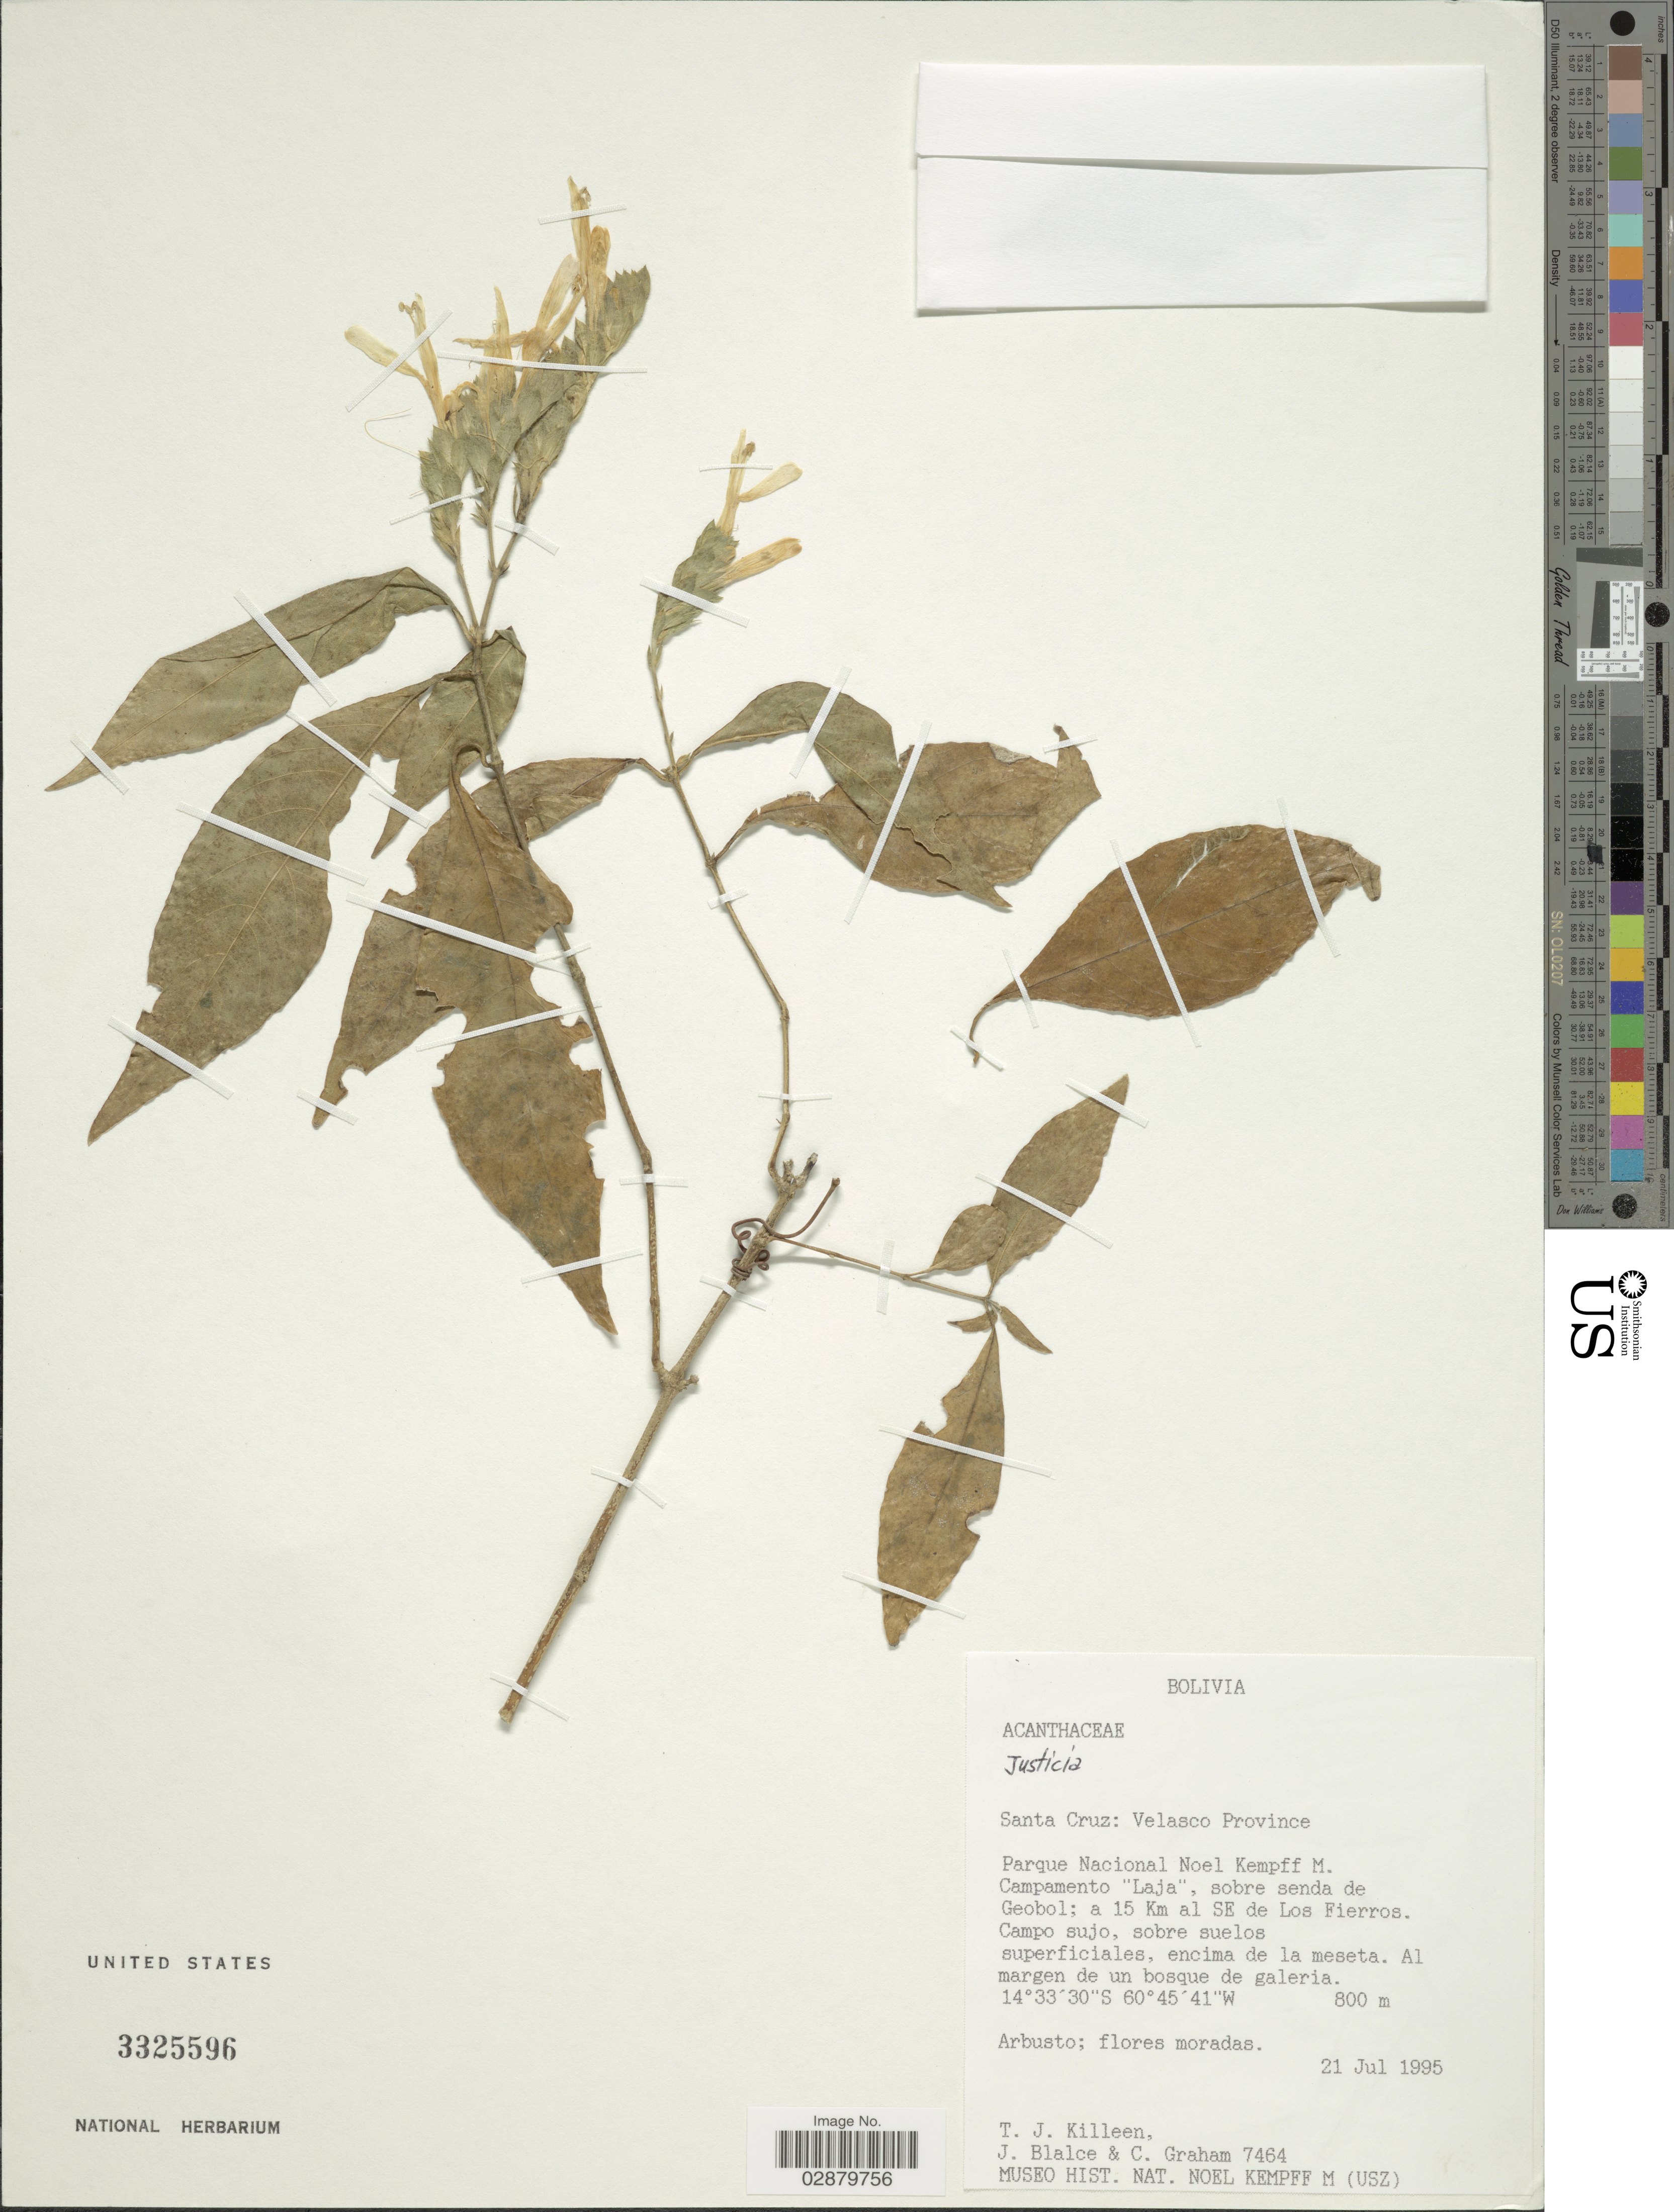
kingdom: Plantae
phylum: Tracheophyta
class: Magnoliopsida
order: Lamiales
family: Acanthaceae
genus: Justicia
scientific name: Justicia mesetarum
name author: Wassh. & J.R.I. Wood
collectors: T. J. Killeen, J. Blalce & C. Graham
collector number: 7464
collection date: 1995-07-21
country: Bolivia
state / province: Santa Cruz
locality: Velasco Province. Parque Nacional Noel Kempff M. Campamento "Laja", sobre senda de Geobol; a 15 Km al SE de Los Fierros.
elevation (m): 800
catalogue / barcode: US 3325596